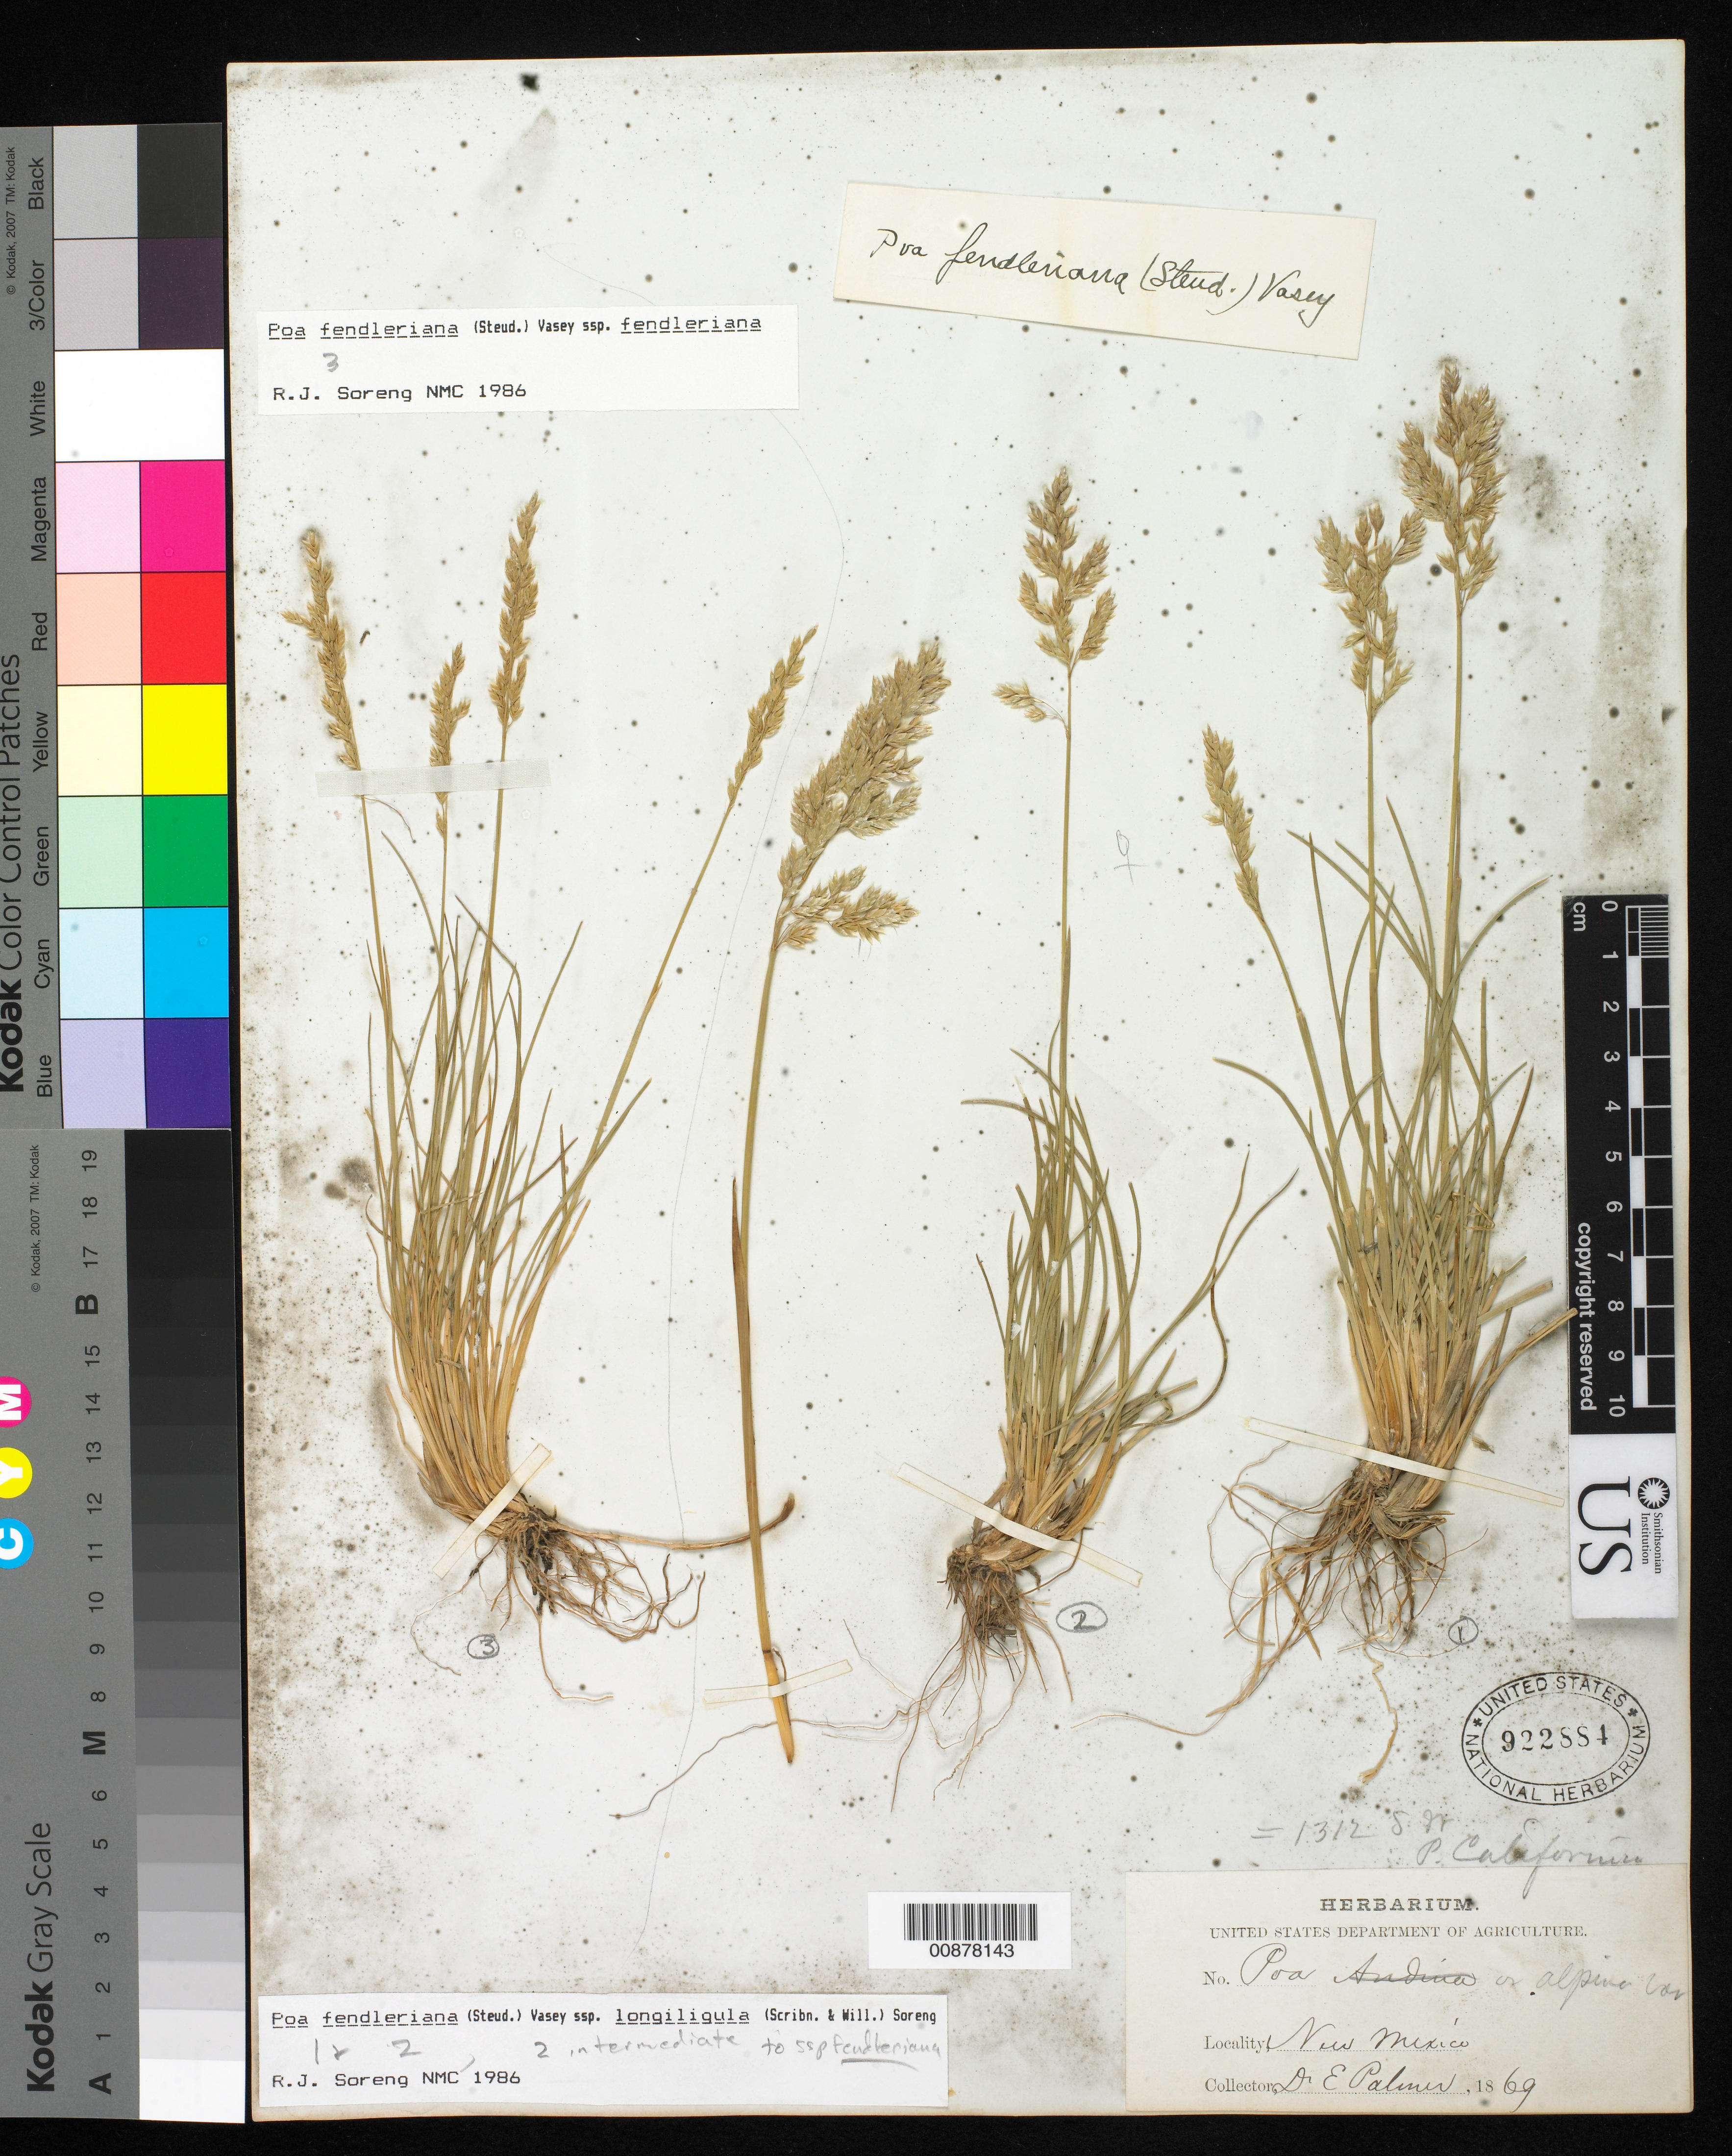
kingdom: Plantae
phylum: Tracheophyta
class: Liliopsida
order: Poales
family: Poaceae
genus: Poa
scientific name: Poa fendleriana subsp. longiligula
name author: (Scribn. & T.A. Williams) Soreng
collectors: E. Palmer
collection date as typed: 1869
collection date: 1869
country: United States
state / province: New Mexico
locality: New Mexico.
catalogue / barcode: US 922884